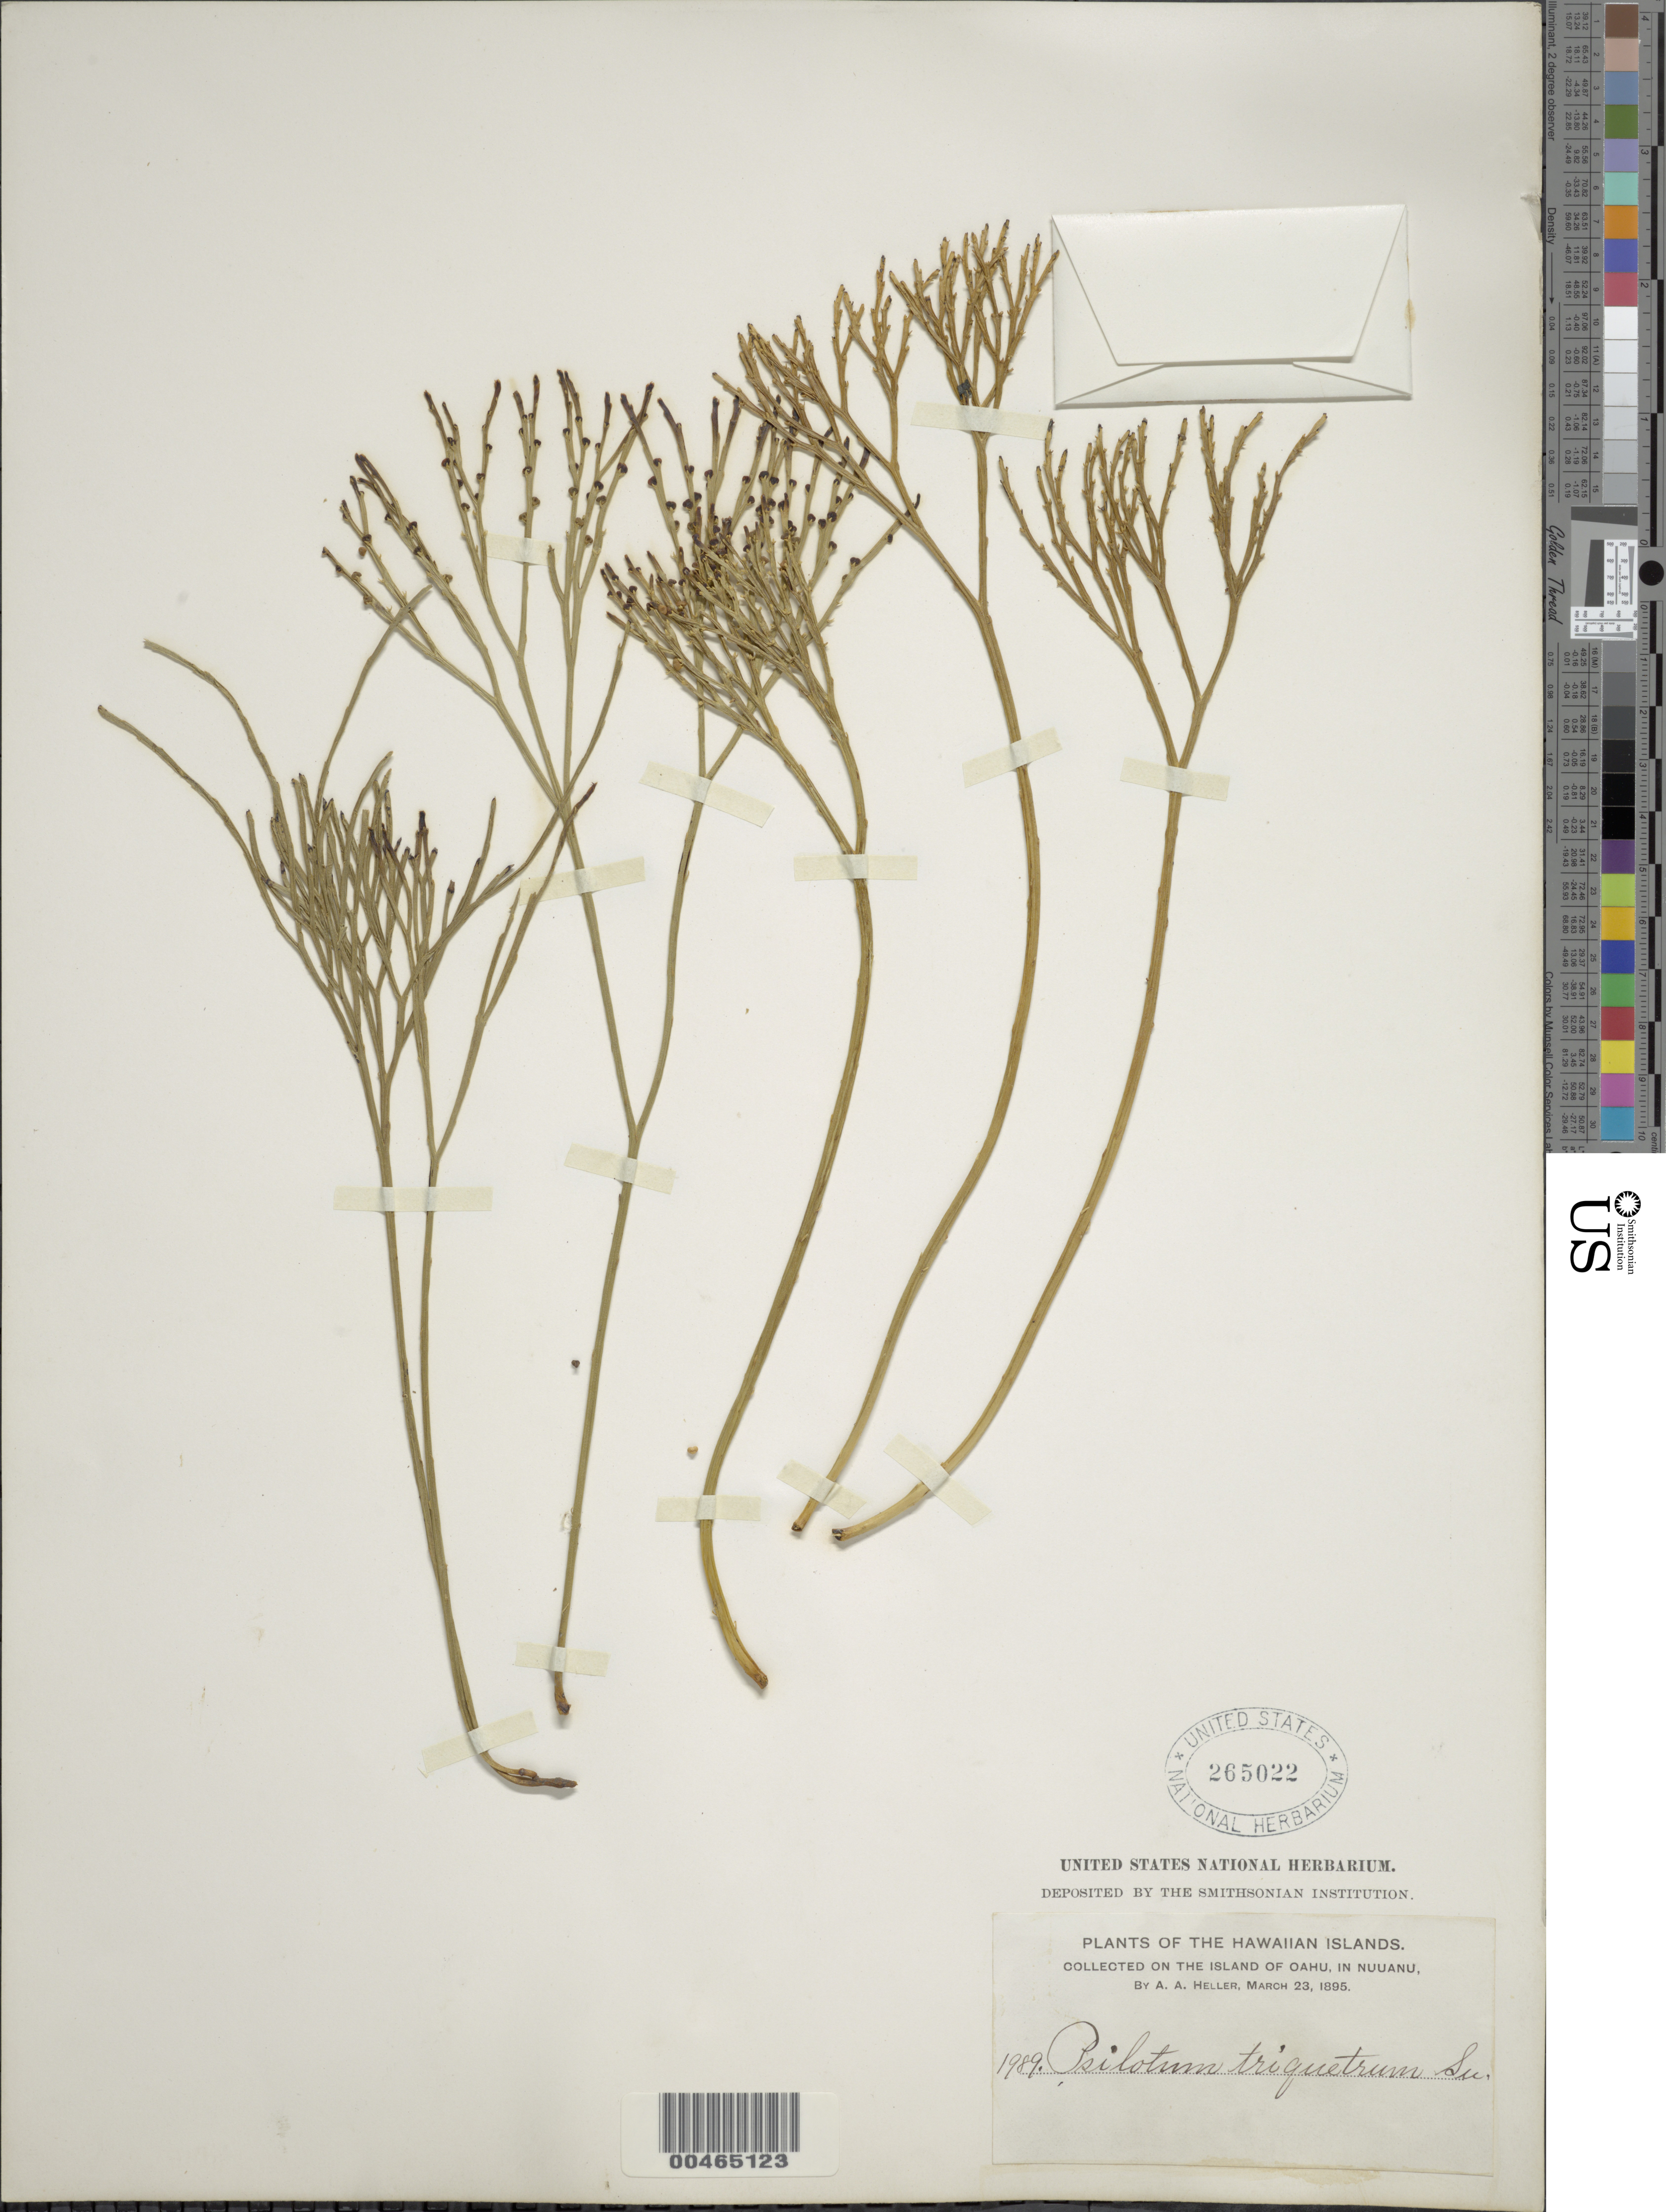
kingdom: Plantae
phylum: Tracheophyta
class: Polypodiopsida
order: Psilotales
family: Psilotaceae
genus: Psilotum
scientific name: Psilotum nudum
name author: (L.) P. Beauv.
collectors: A. A. Heller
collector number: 1989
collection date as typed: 23 Mar 1895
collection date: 1895-03-23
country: United States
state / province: Hawaii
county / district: Honolulu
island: Oahu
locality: In Nuuanu, Oahu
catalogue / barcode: US 265022